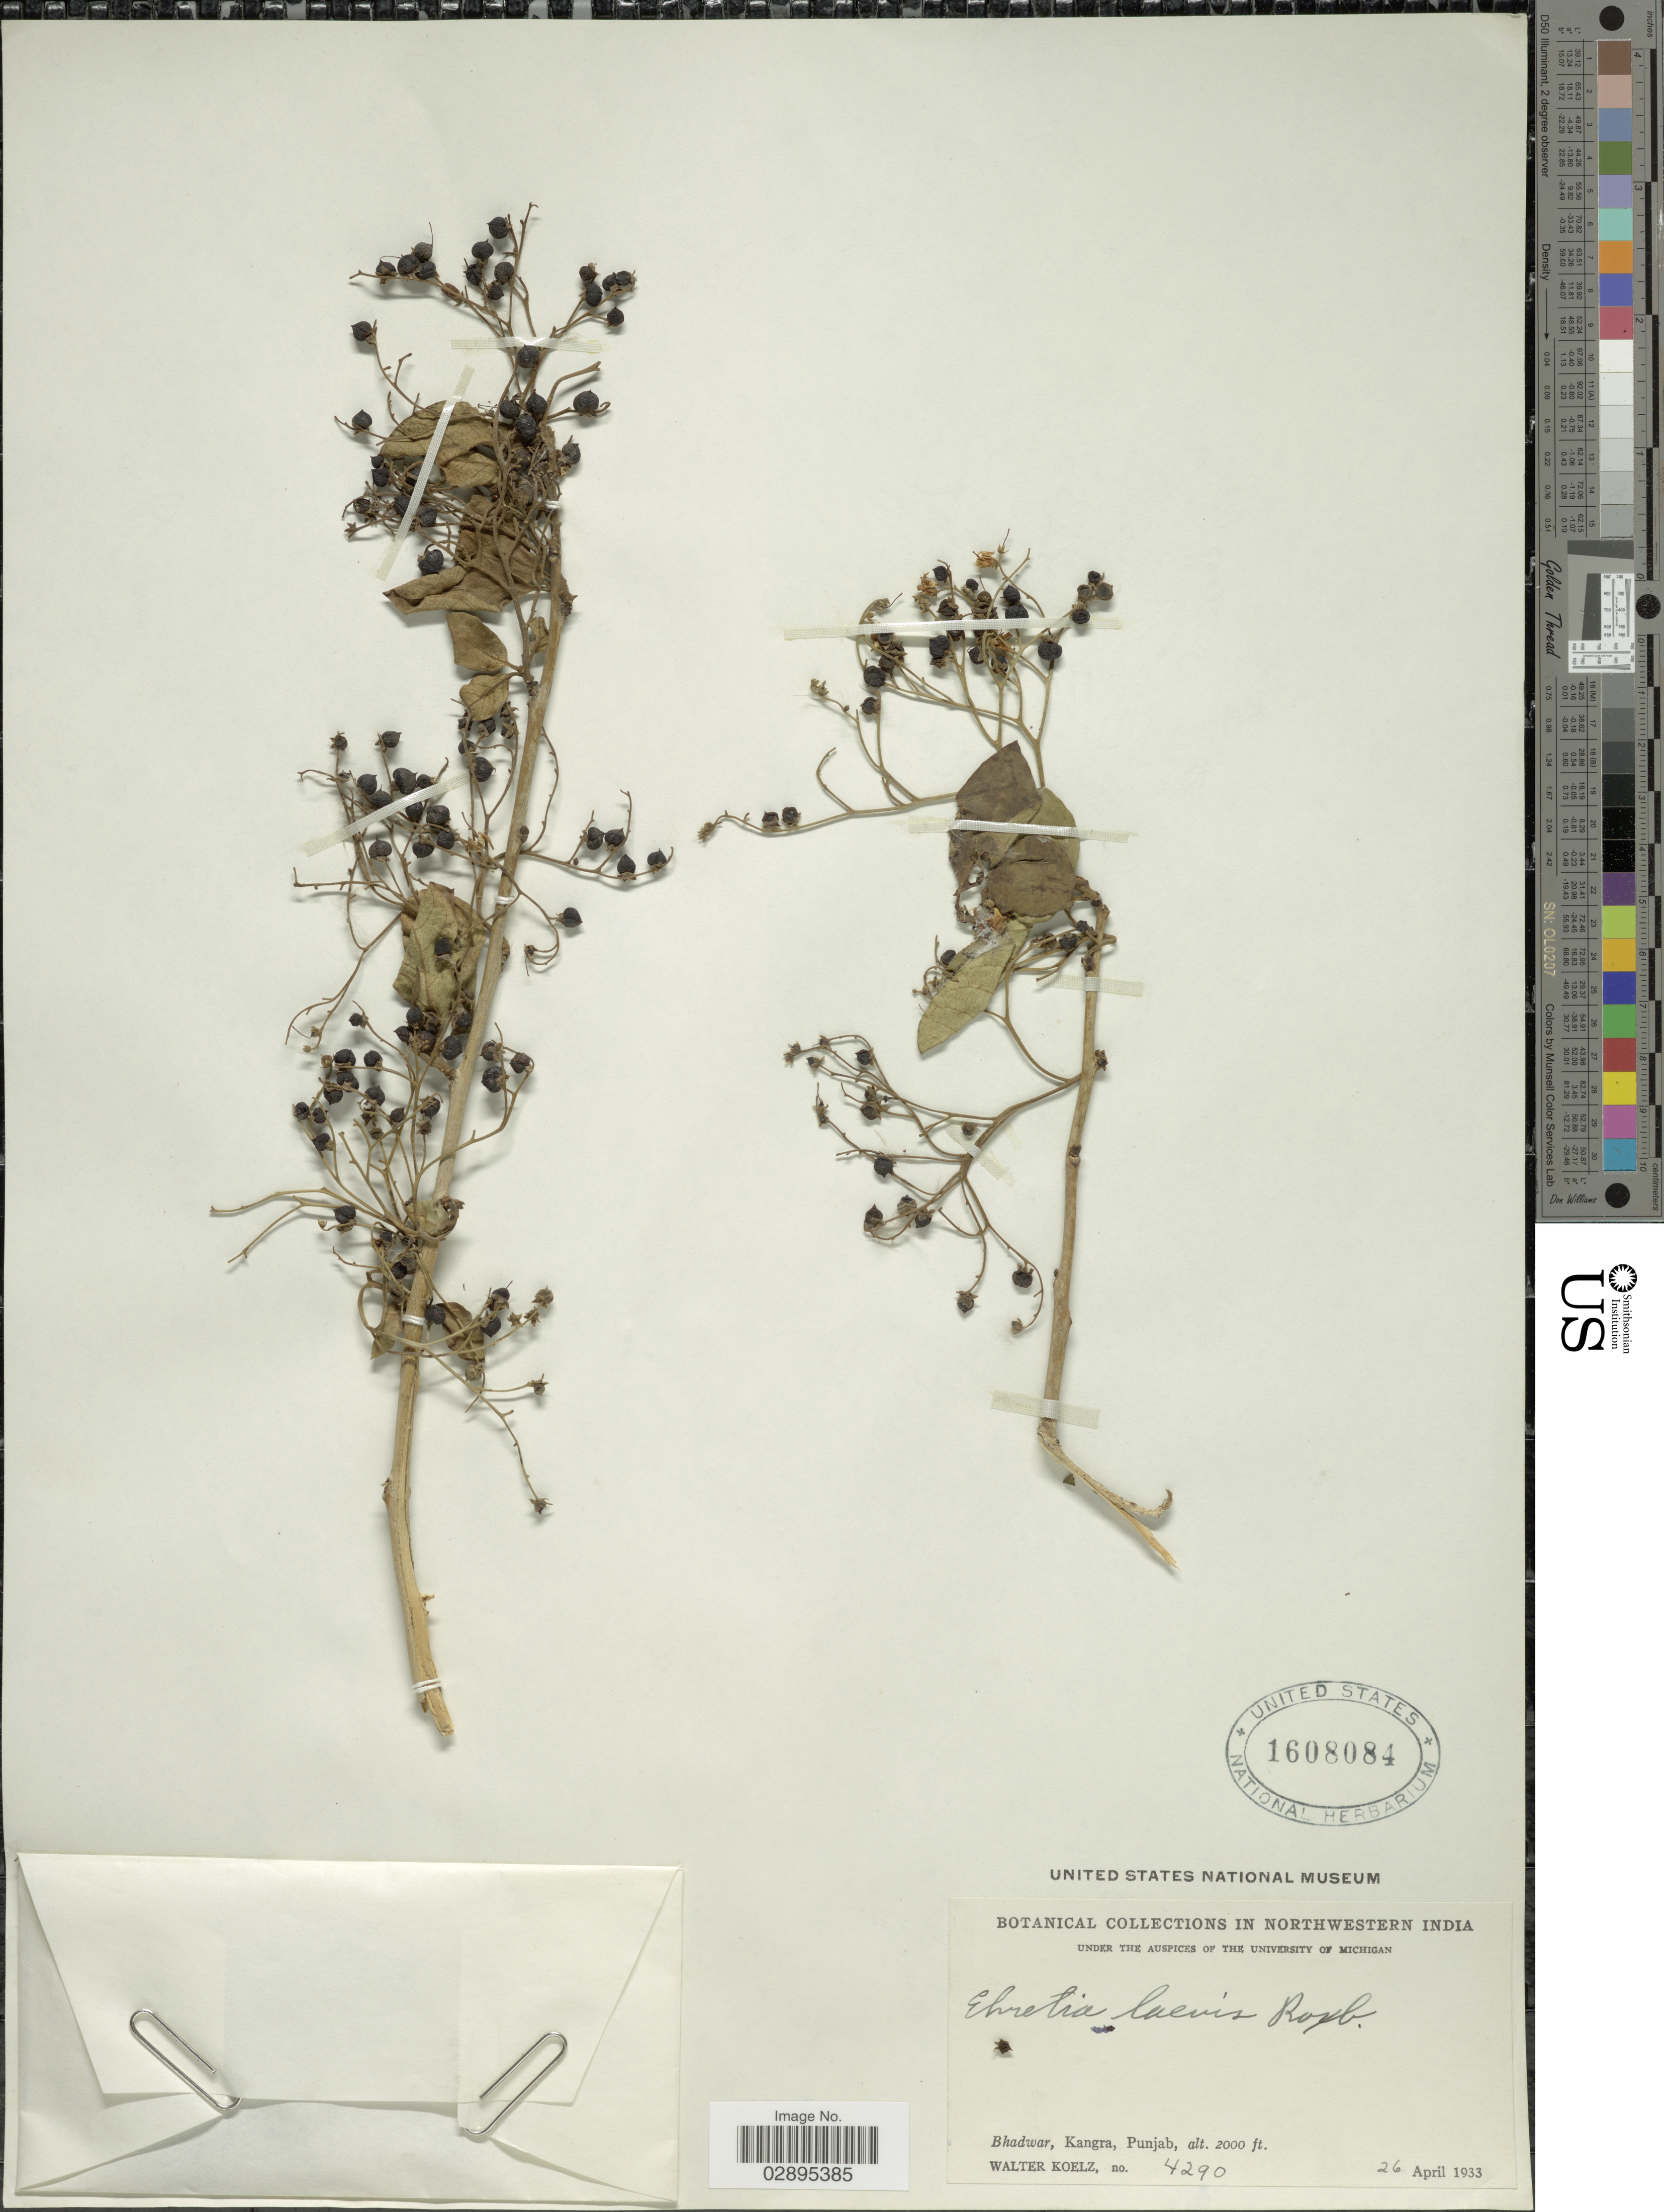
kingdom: Plantae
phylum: Tracheophyta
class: Magnoliopsida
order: Boraginales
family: Ehretiaceae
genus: Ehretia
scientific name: Ehretia laevis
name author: Roxb.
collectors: W. N. Koelz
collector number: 4290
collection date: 1933-04-26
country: India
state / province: Punjab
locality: Northwestern India. Bhadwar, Kangra.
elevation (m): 610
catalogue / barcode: US 1608084